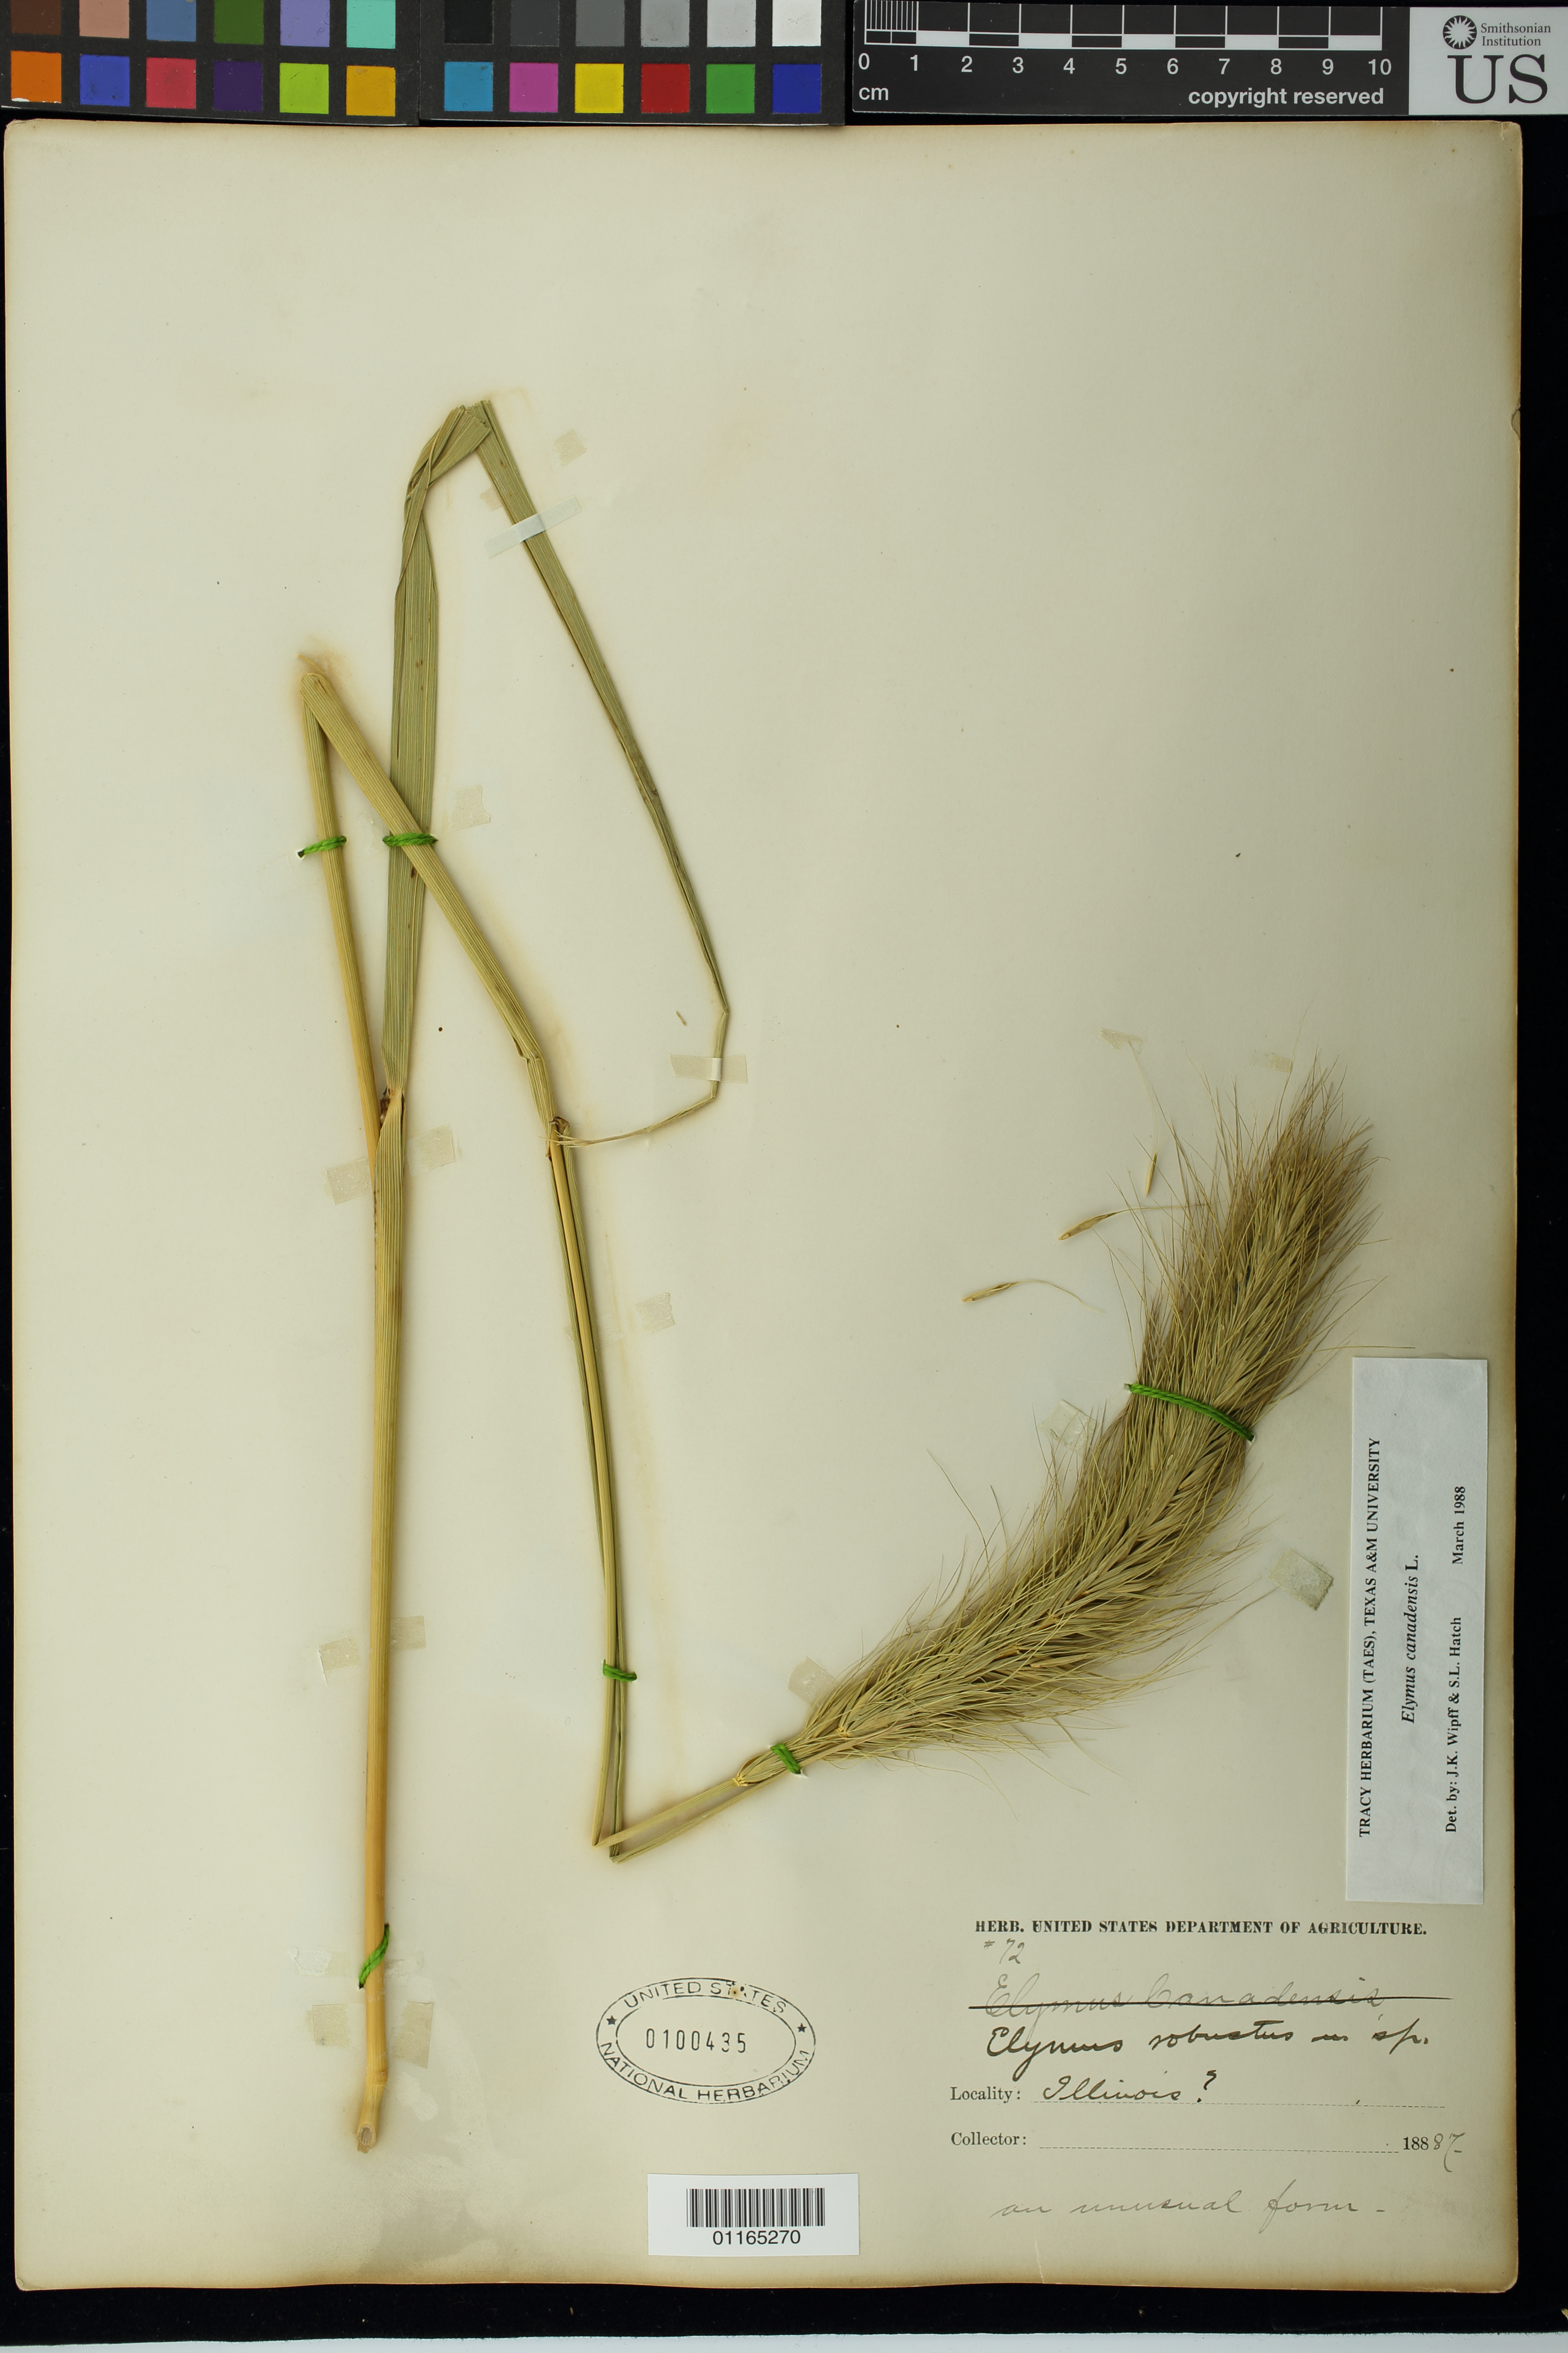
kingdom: Plantae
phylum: Tracheophyta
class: Liliopsida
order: Poales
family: Poaceae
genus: Elymus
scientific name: Elymus robustus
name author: Scribn. & J.G. Sm.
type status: Syntype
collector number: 72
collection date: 1887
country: United States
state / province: Illinois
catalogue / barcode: US 100435